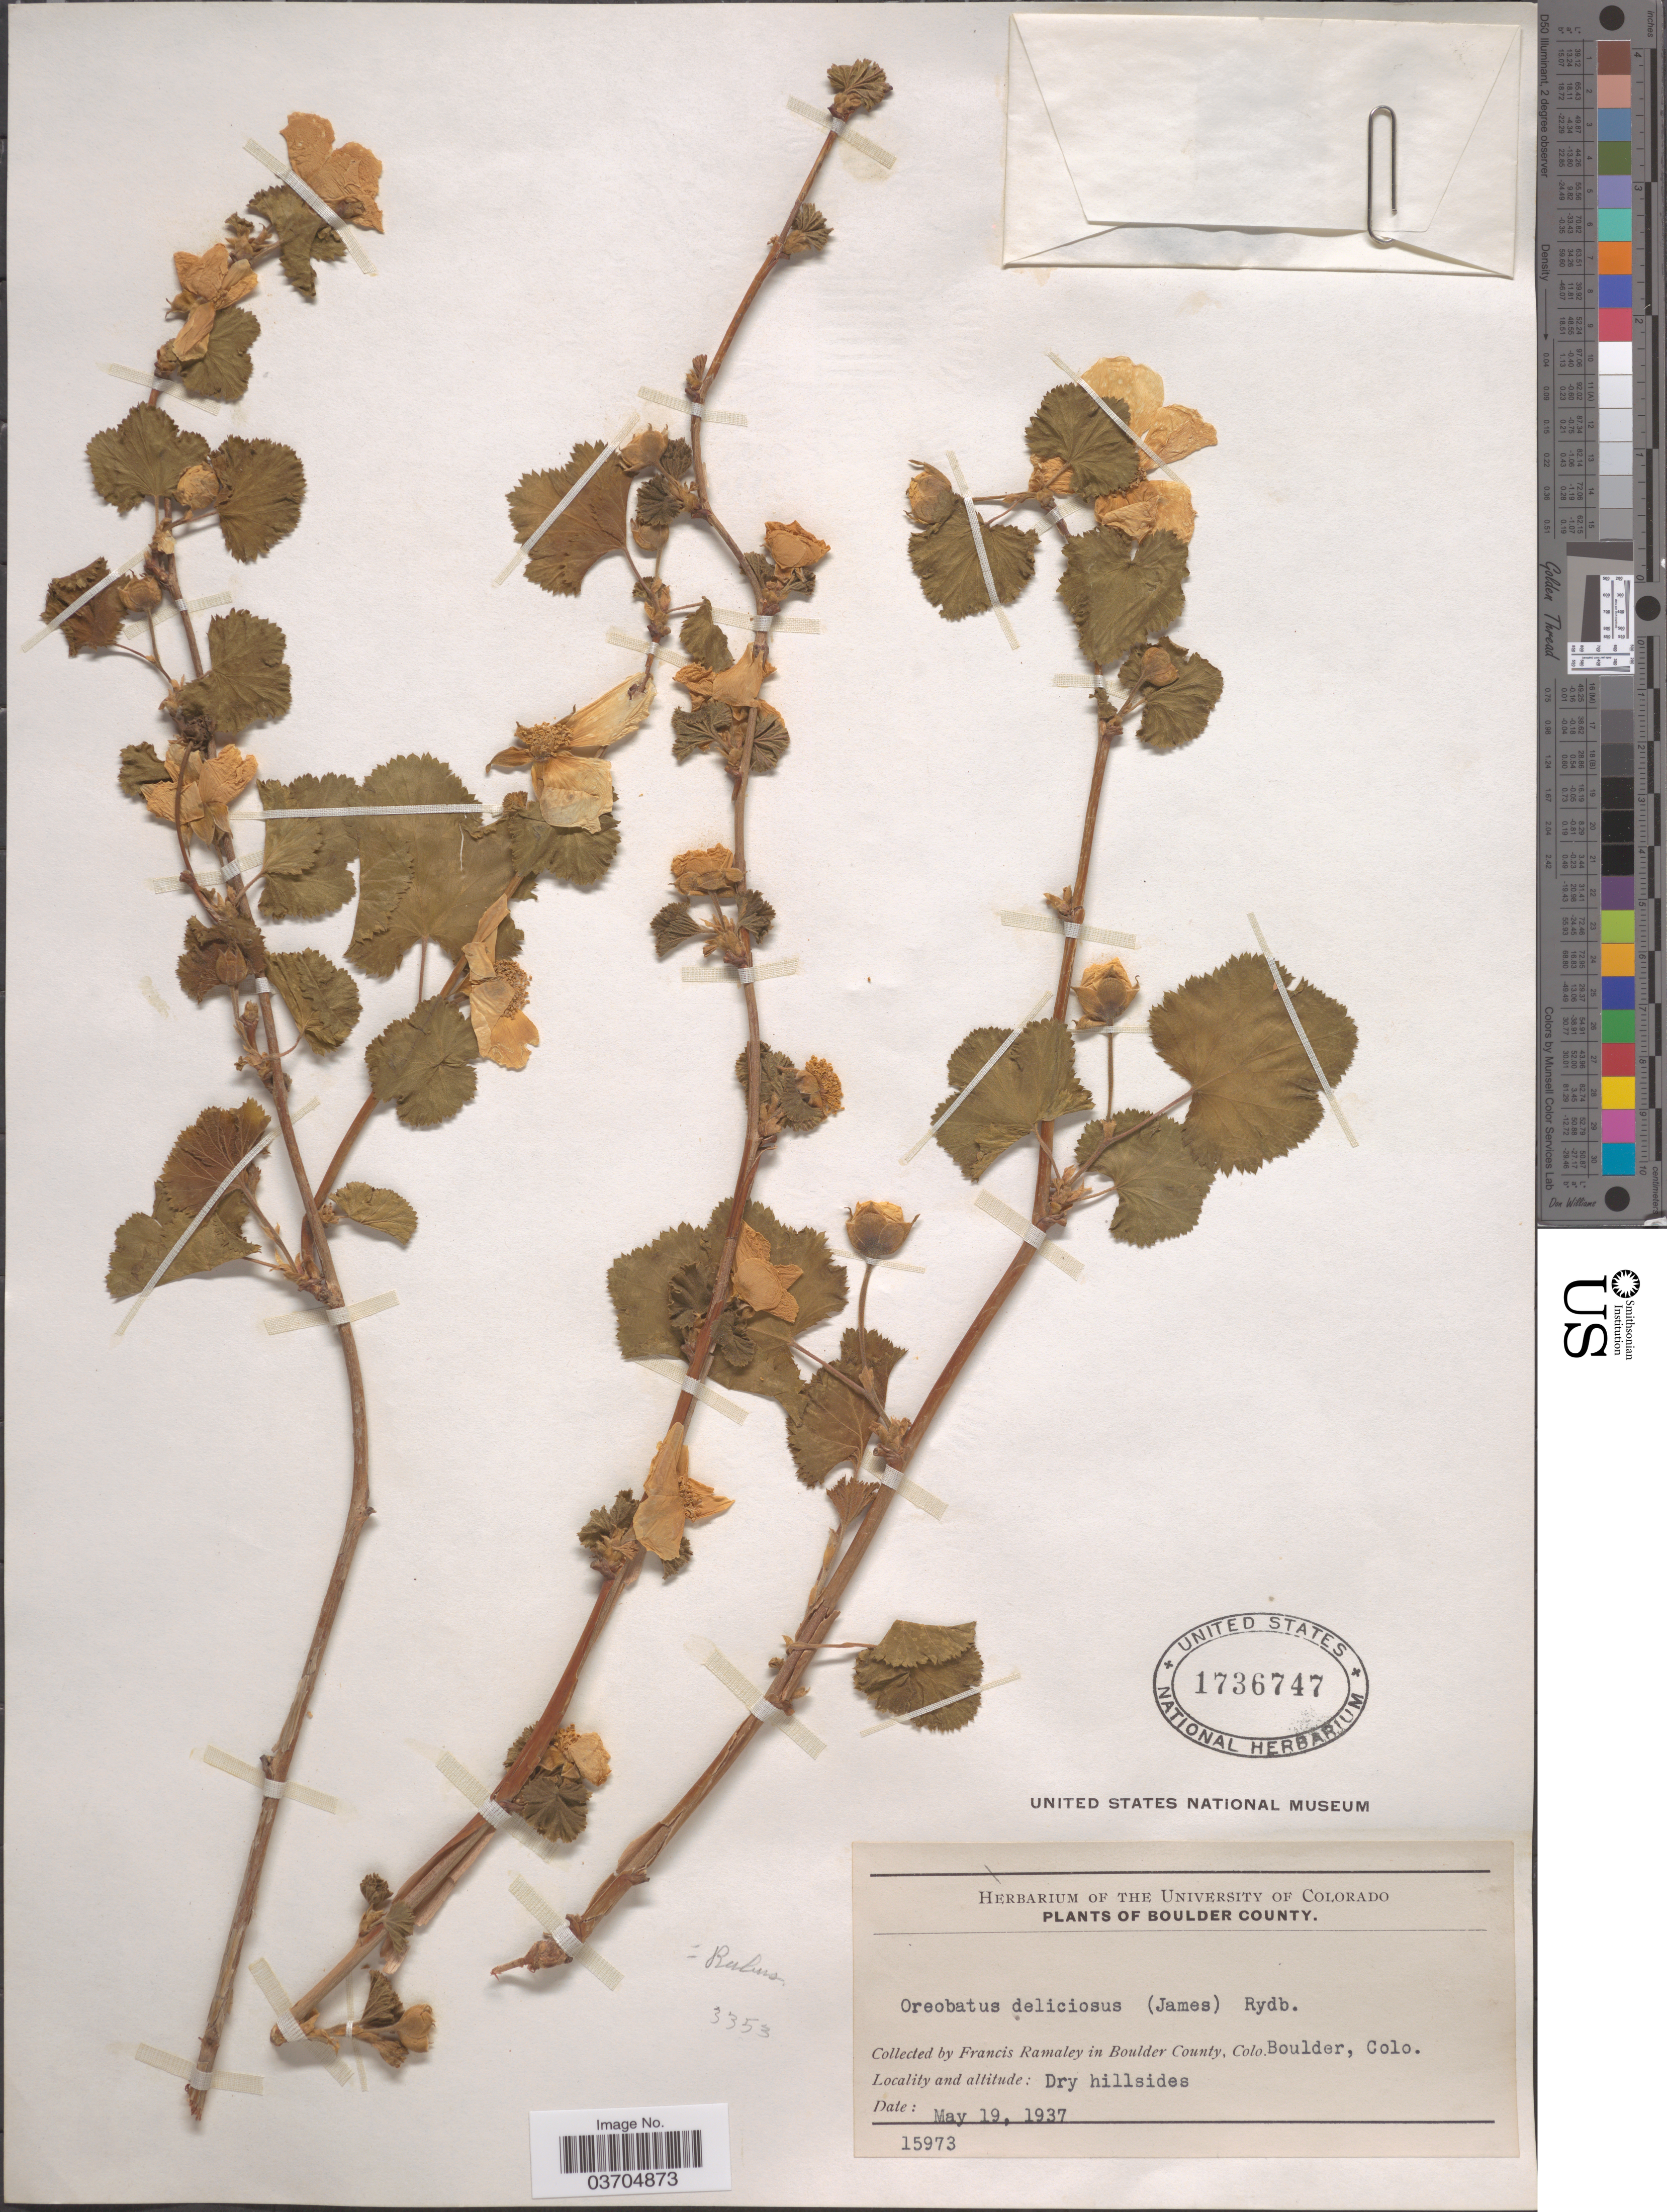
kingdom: Plantae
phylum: Tracheophyta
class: Magnoliopsida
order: Rosales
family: Rosaceae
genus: Rubus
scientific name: Rubus deliciosus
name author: Torr.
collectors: F. Ramaley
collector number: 15973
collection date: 1937-05-19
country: United States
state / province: Colorado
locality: Boulder County. Boulder.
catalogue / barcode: US 1736747